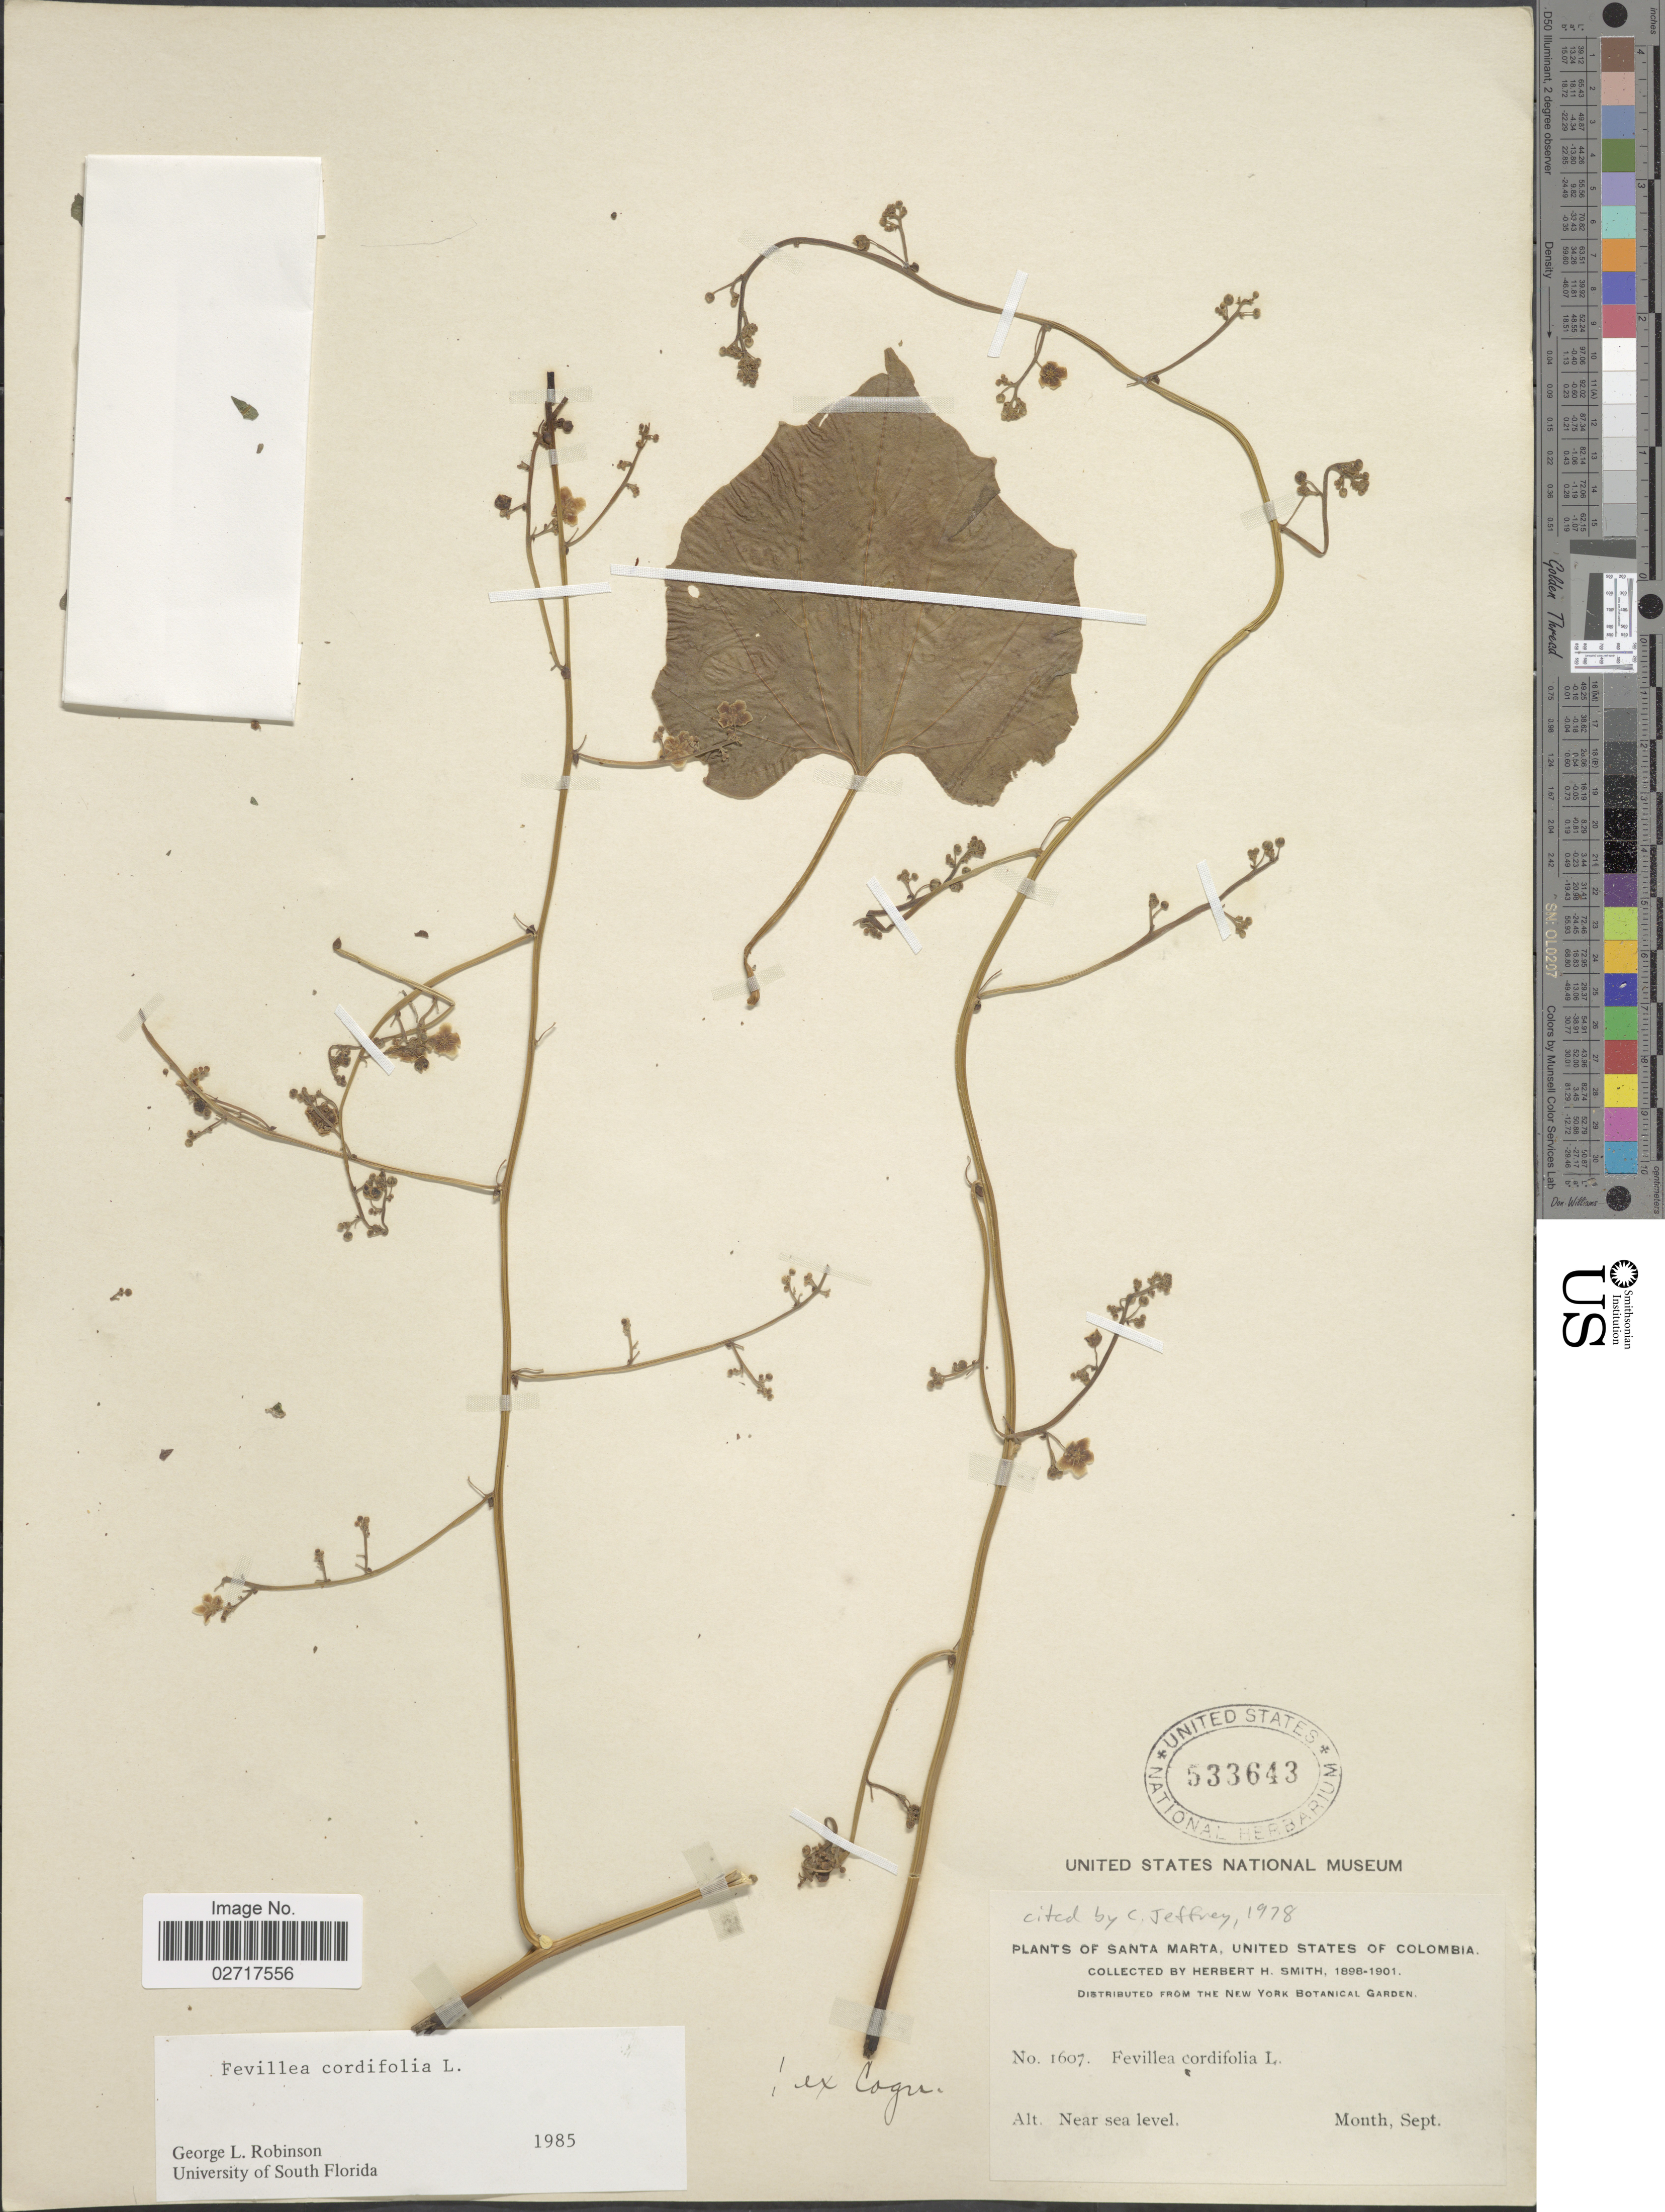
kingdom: Plantae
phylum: Tracheophyta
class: Magnoliopsida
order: Cucurbitales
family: Cucurbitaceae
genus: Fevillea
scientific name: Fevillea cordifolia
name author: L.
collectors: Herbert H. Smith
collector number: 1607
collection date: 1898-09/1901-09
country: Colombia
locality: Santa Marta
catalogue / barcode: US 533643